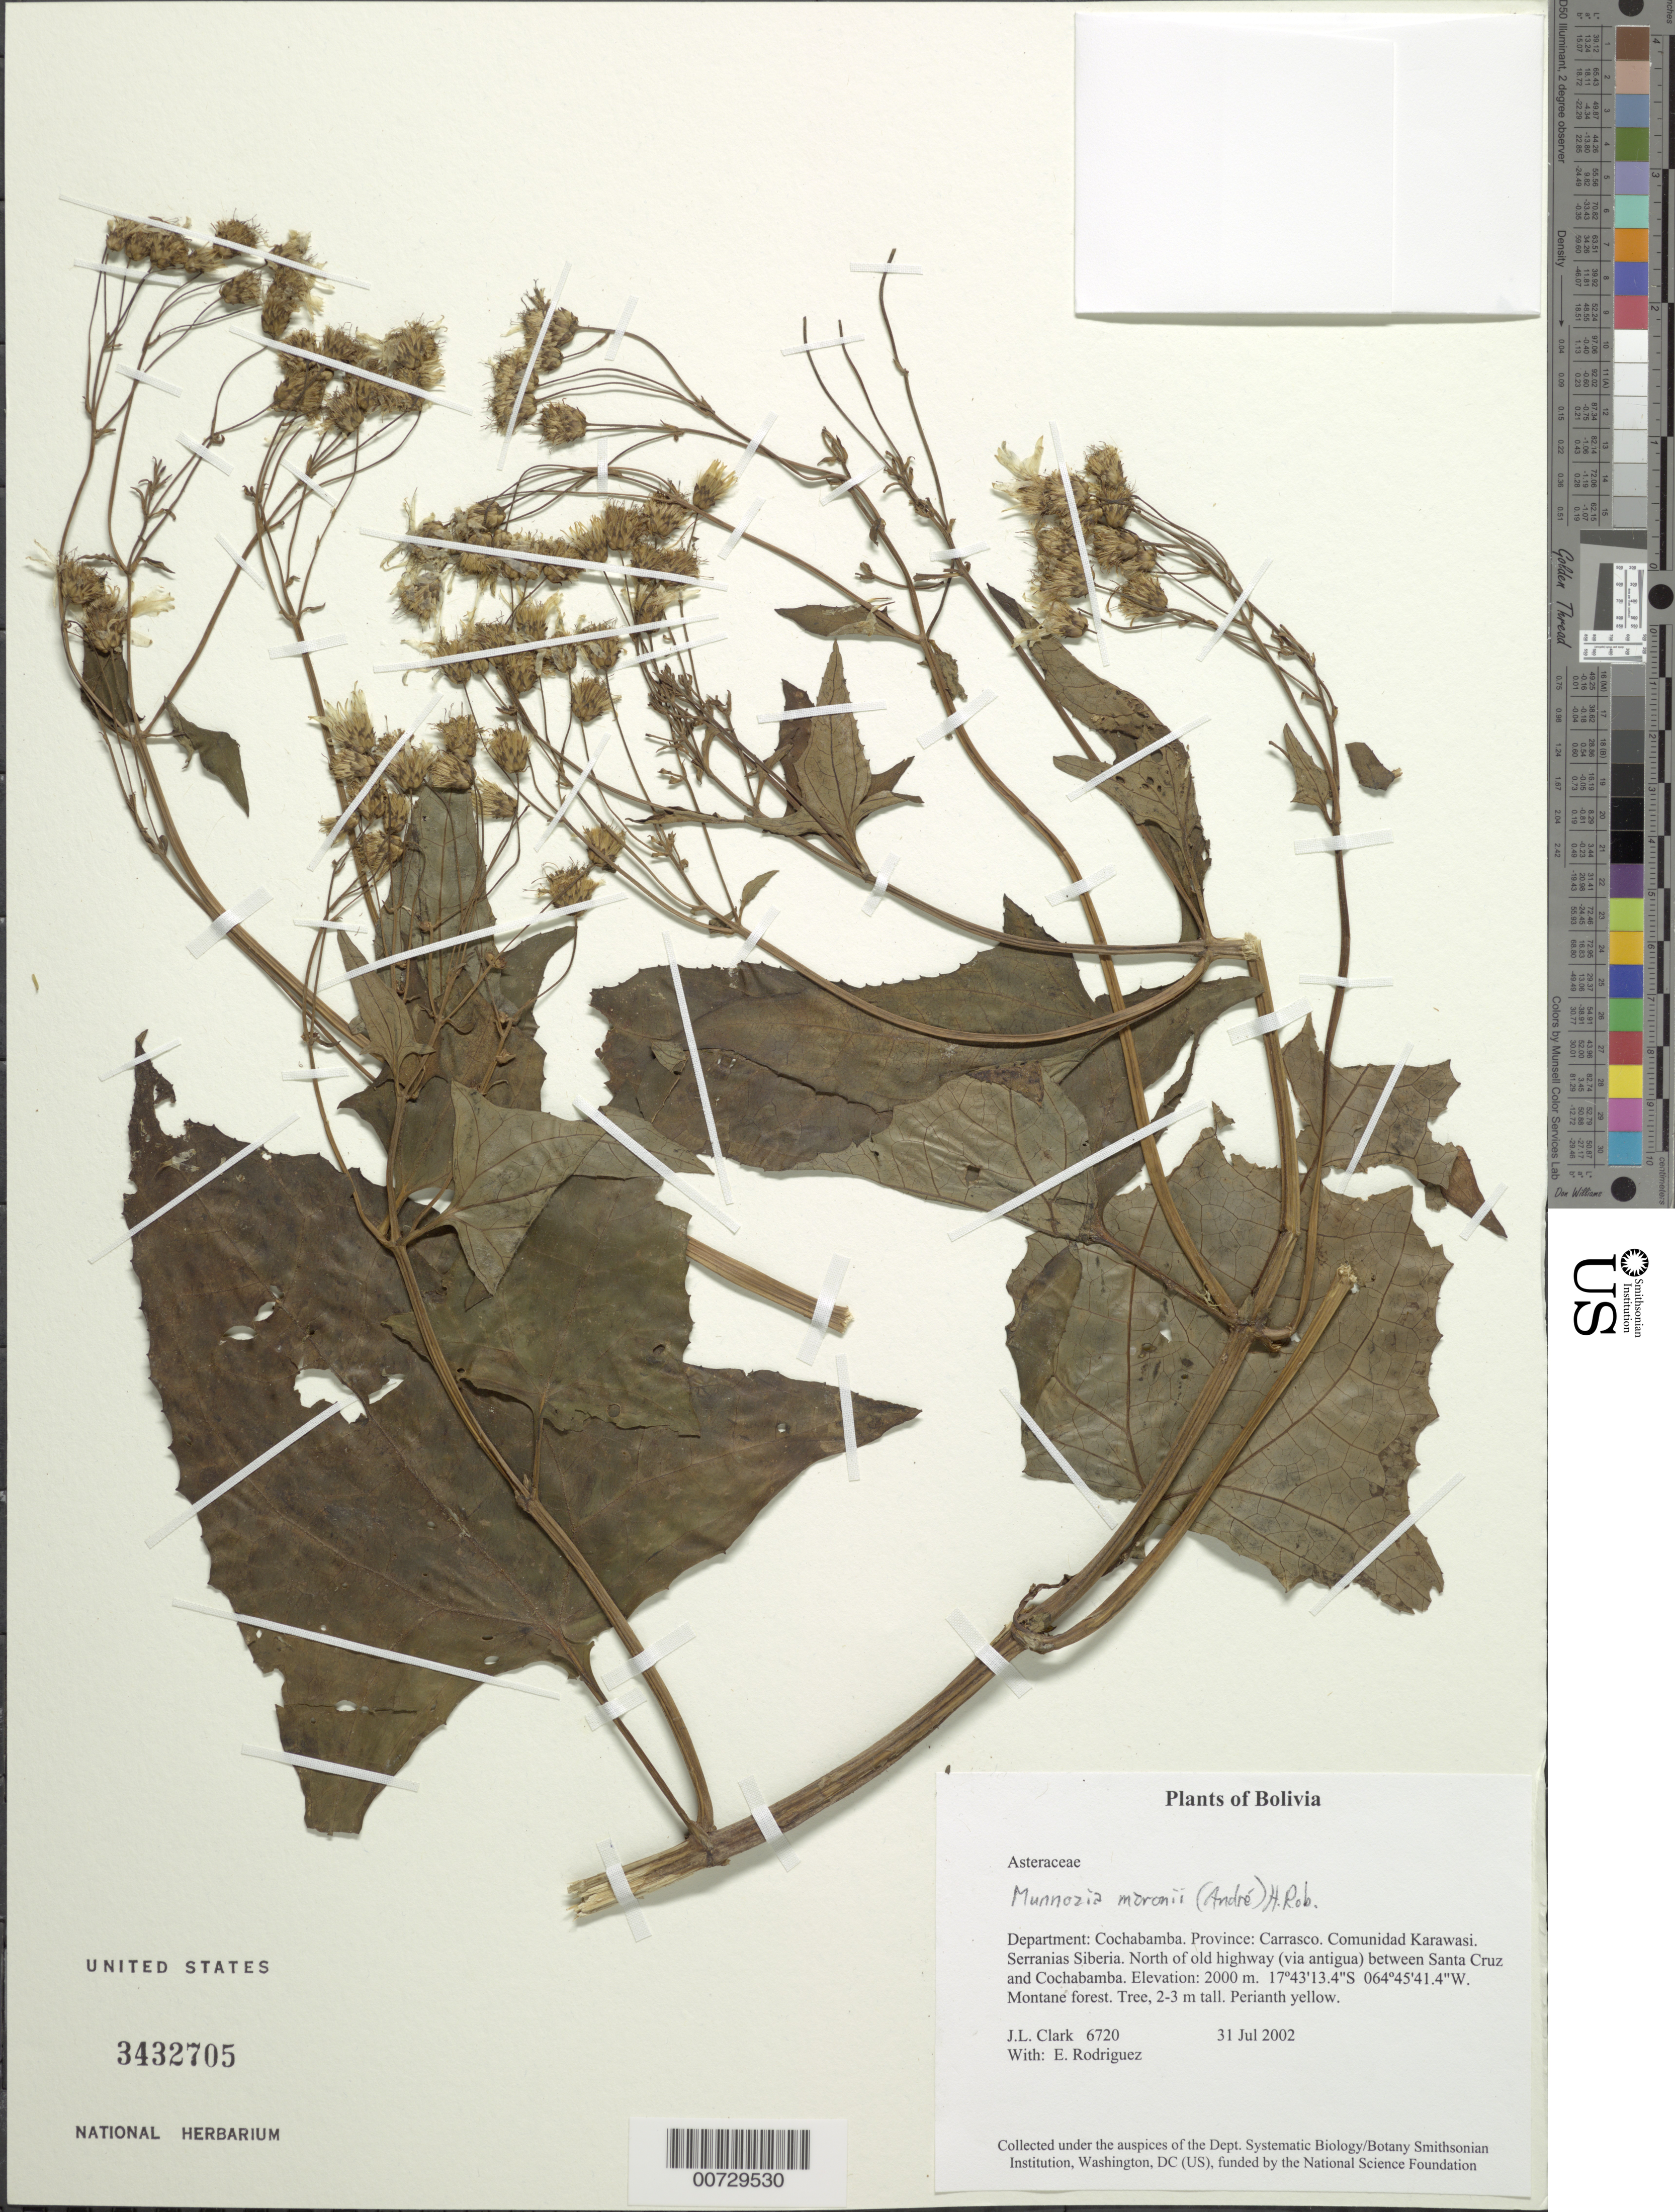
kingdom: Plantae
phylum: Tracheophyta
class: Magnoliopsida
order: Asterales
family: Asteraceae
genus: Munnozia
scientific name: Munnozia maronii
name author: (André) H. Rob.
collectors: J. L. Clark & E. Rodriguez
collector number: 06720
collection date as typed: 31 Jul 2002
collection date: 2002-07-31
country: Bolivia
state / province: Cochabamba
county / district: Carrasco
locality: Comunidad Karawasi. Serranias Siberia. North of old highway (via Antigua) between Santa Cruz and Cochabamba.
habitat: Montane forest.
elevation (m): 2000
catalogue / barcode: US 3432705